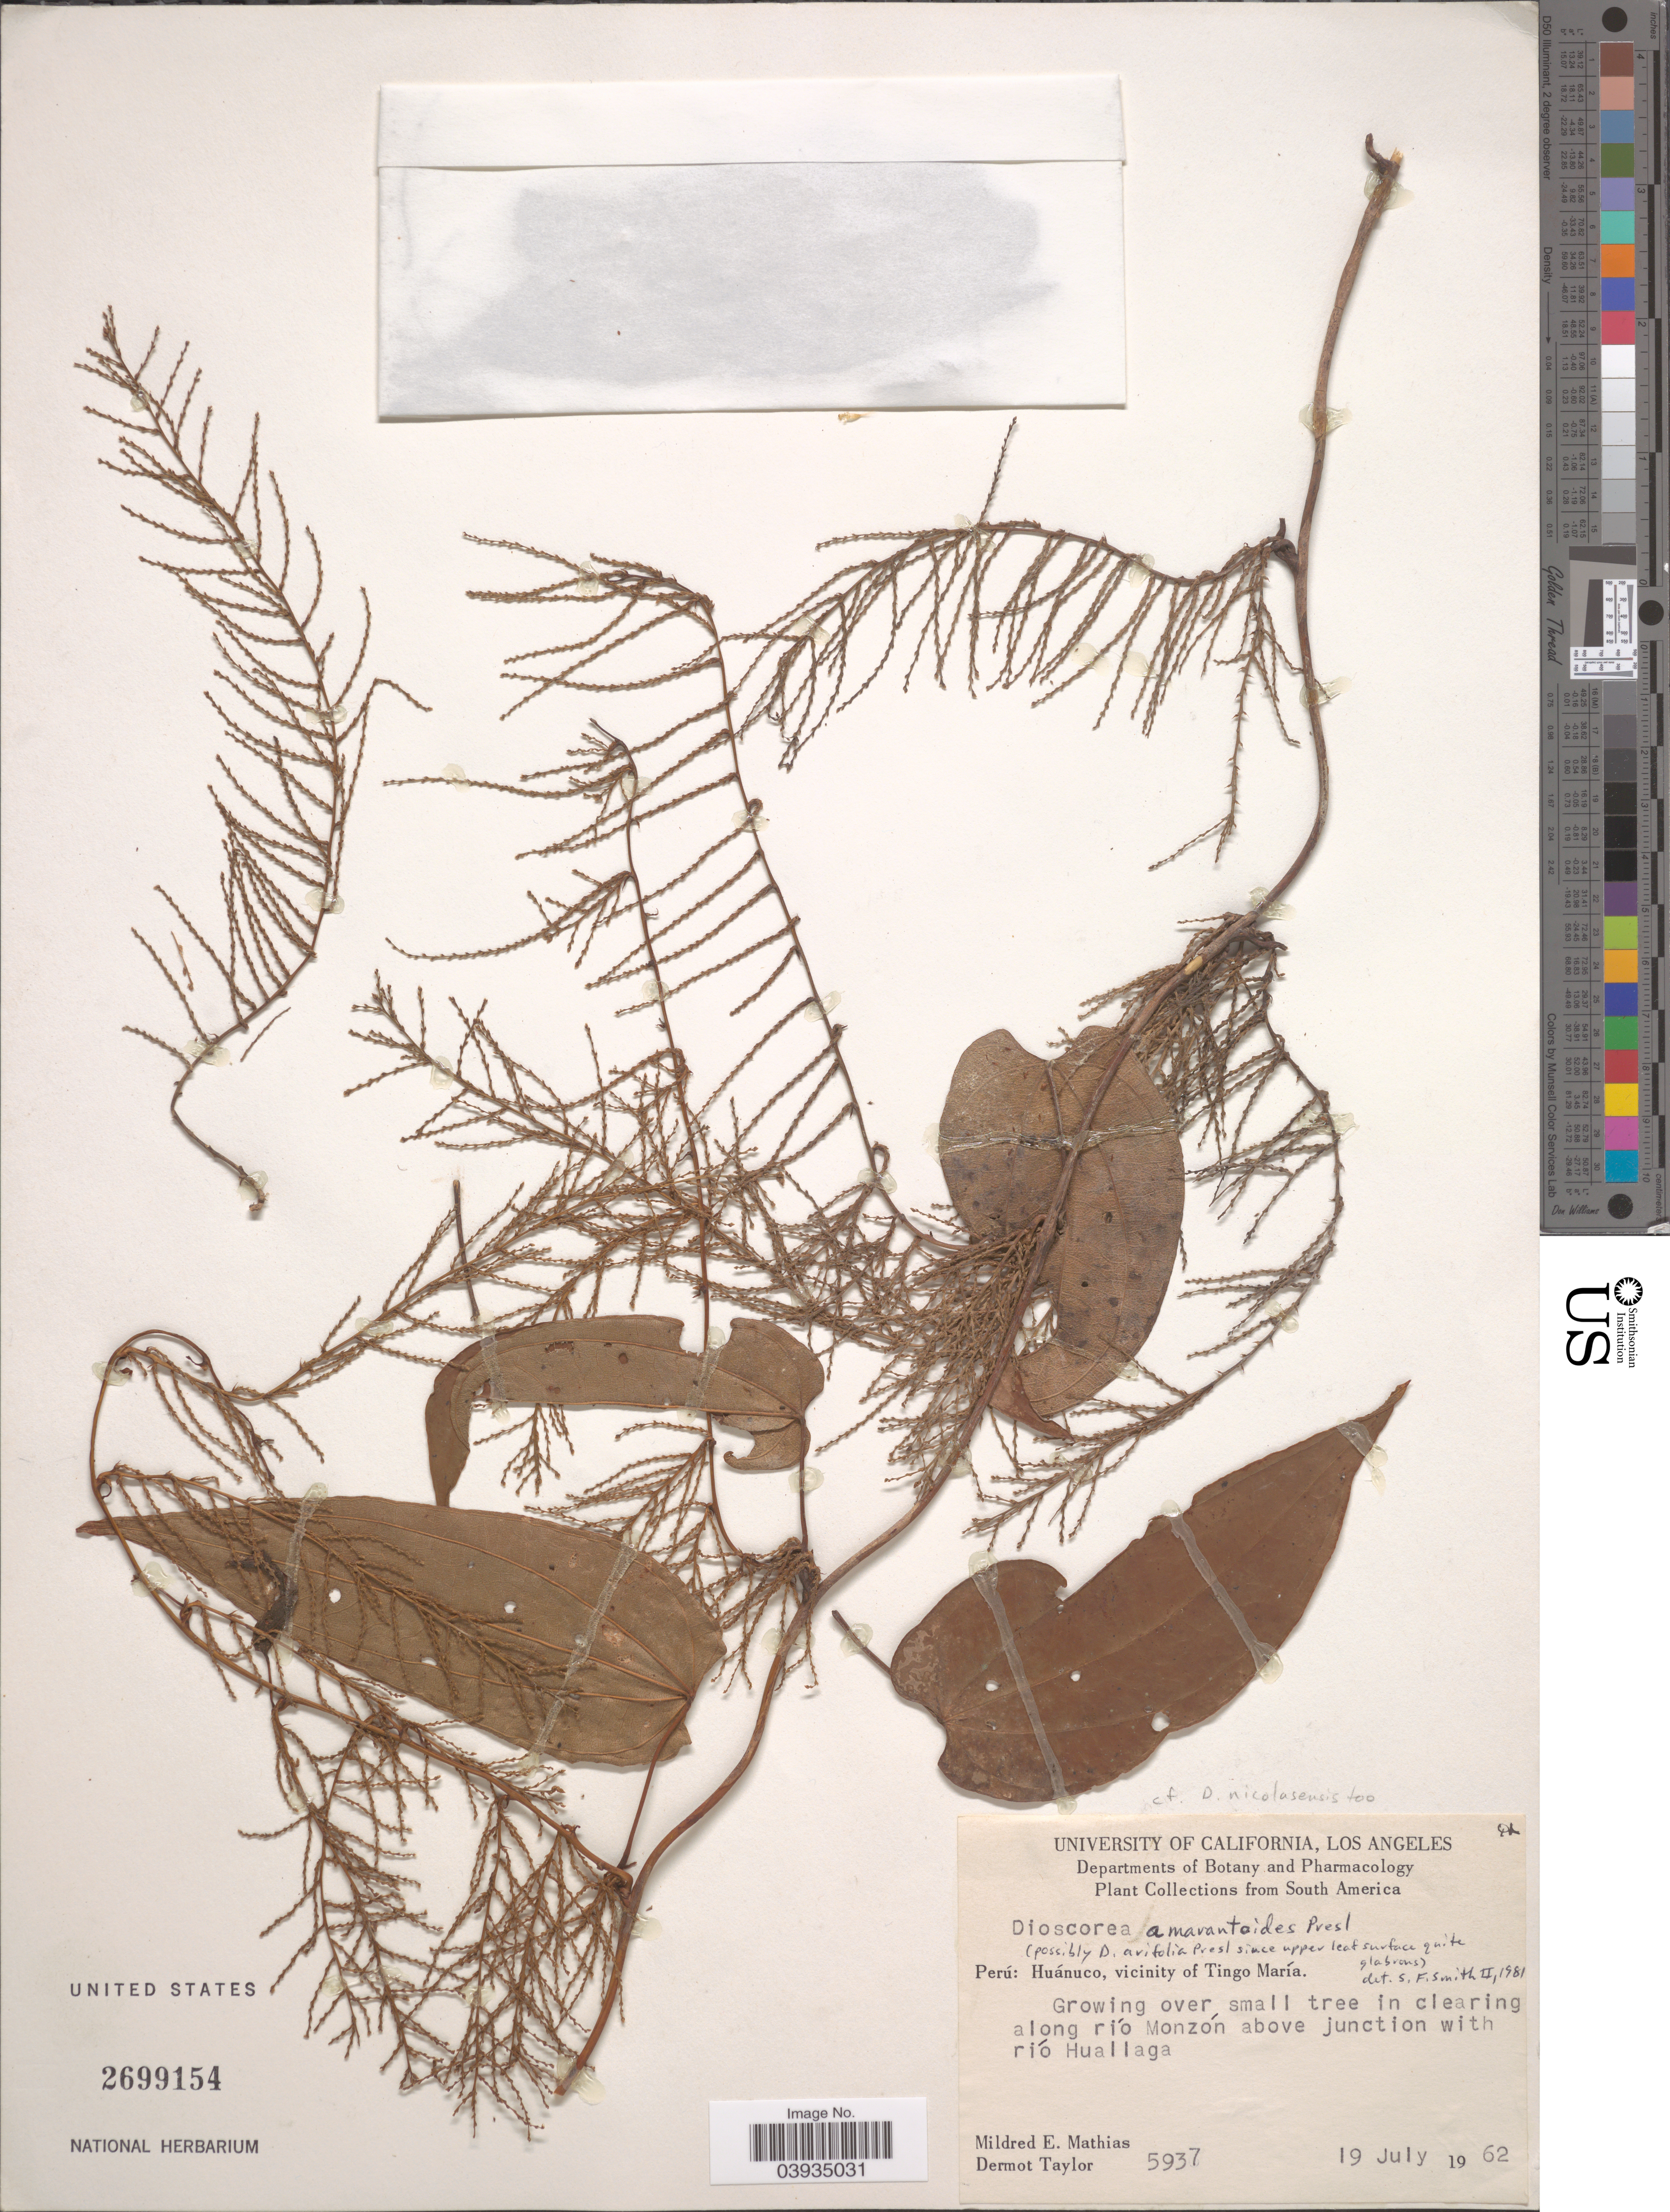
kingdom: Plantae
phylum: Tracheophyta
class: Liliopsida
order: Dioscoreales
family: Dioscoreaceae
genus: Dioscorea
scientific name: Dioscorea amaranthoides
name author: C. Presl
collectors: M. E. Mathias & D. Taylor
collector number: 5937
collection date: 1962-07-19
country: Peru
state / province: Huánuco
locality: Vicinity of Tingo María. Along río Monzón above junction with río Huallaga.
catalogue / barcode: US 2699154